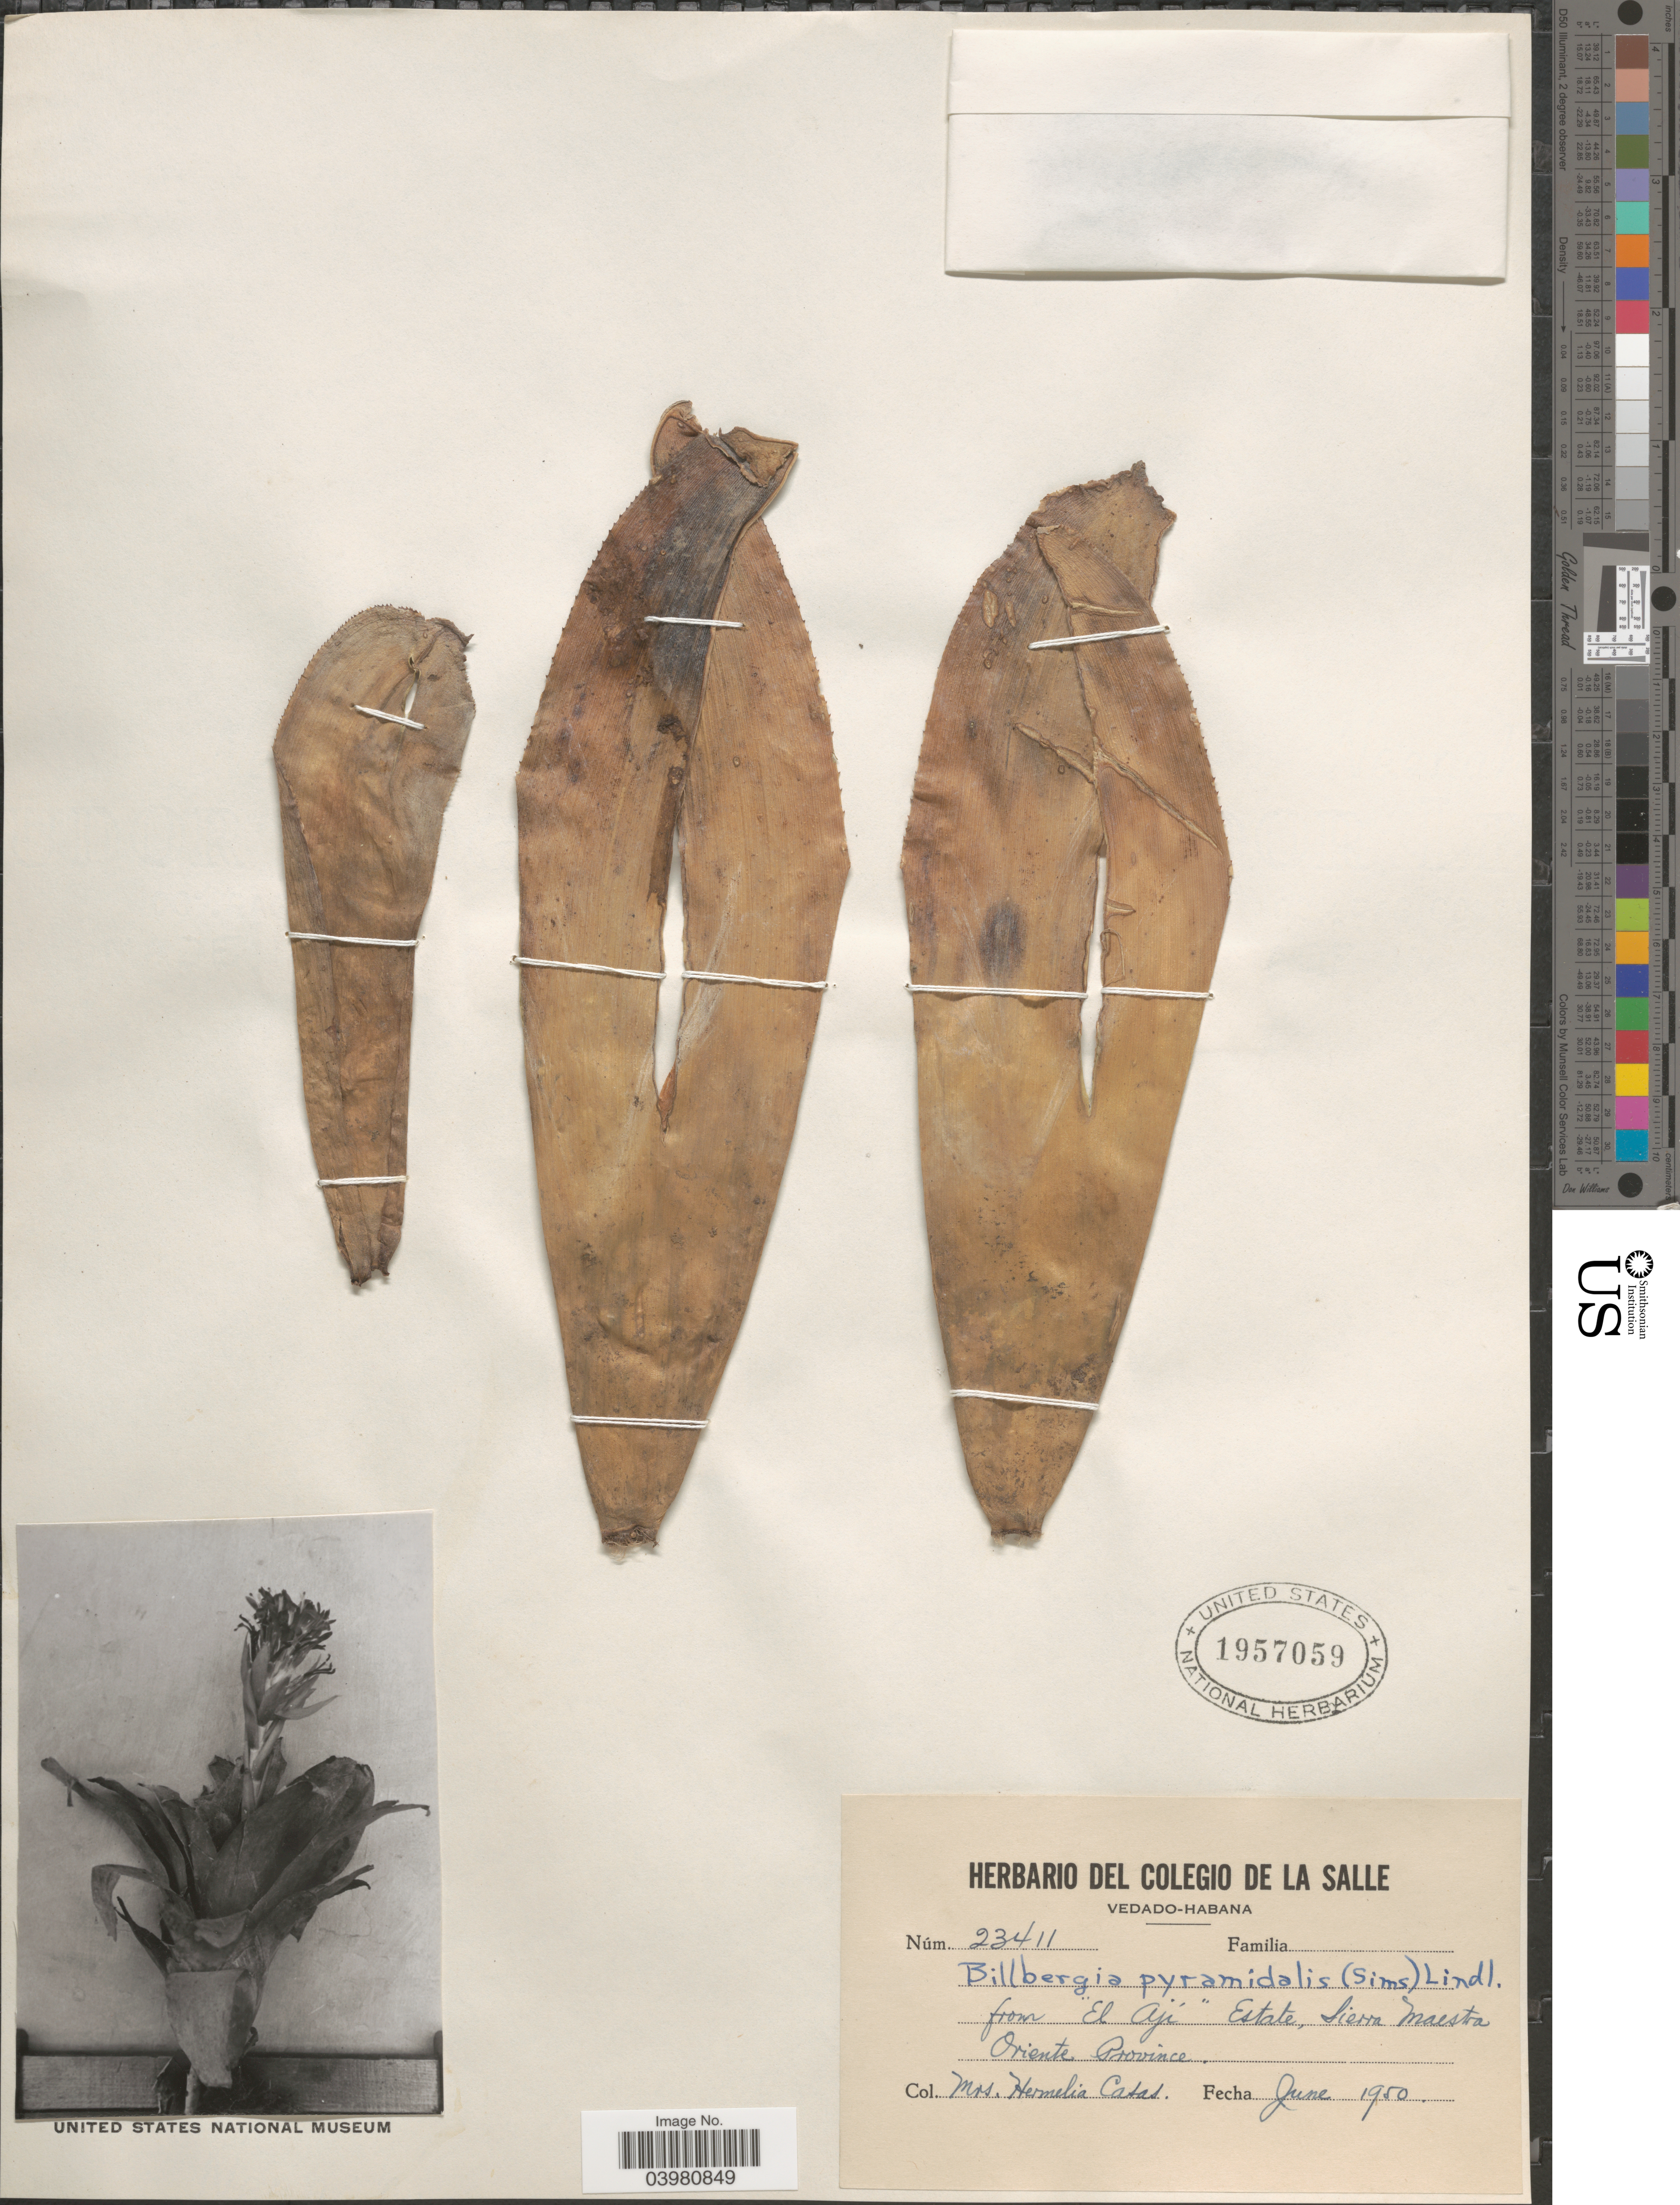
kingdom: Plantae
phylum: Tracheophyta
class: Liliopsida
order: Poales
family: Bromeliaceae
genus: Billbergia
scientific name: Billbergia pyramidalis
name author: (Sims) Lindl.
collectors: H. Casas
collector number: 23411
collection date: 1950-06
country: Cuba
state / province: Oriente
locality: From "El Ají" Estate, Sierra Maestra, Oriente Province.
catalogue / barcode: US 1957059